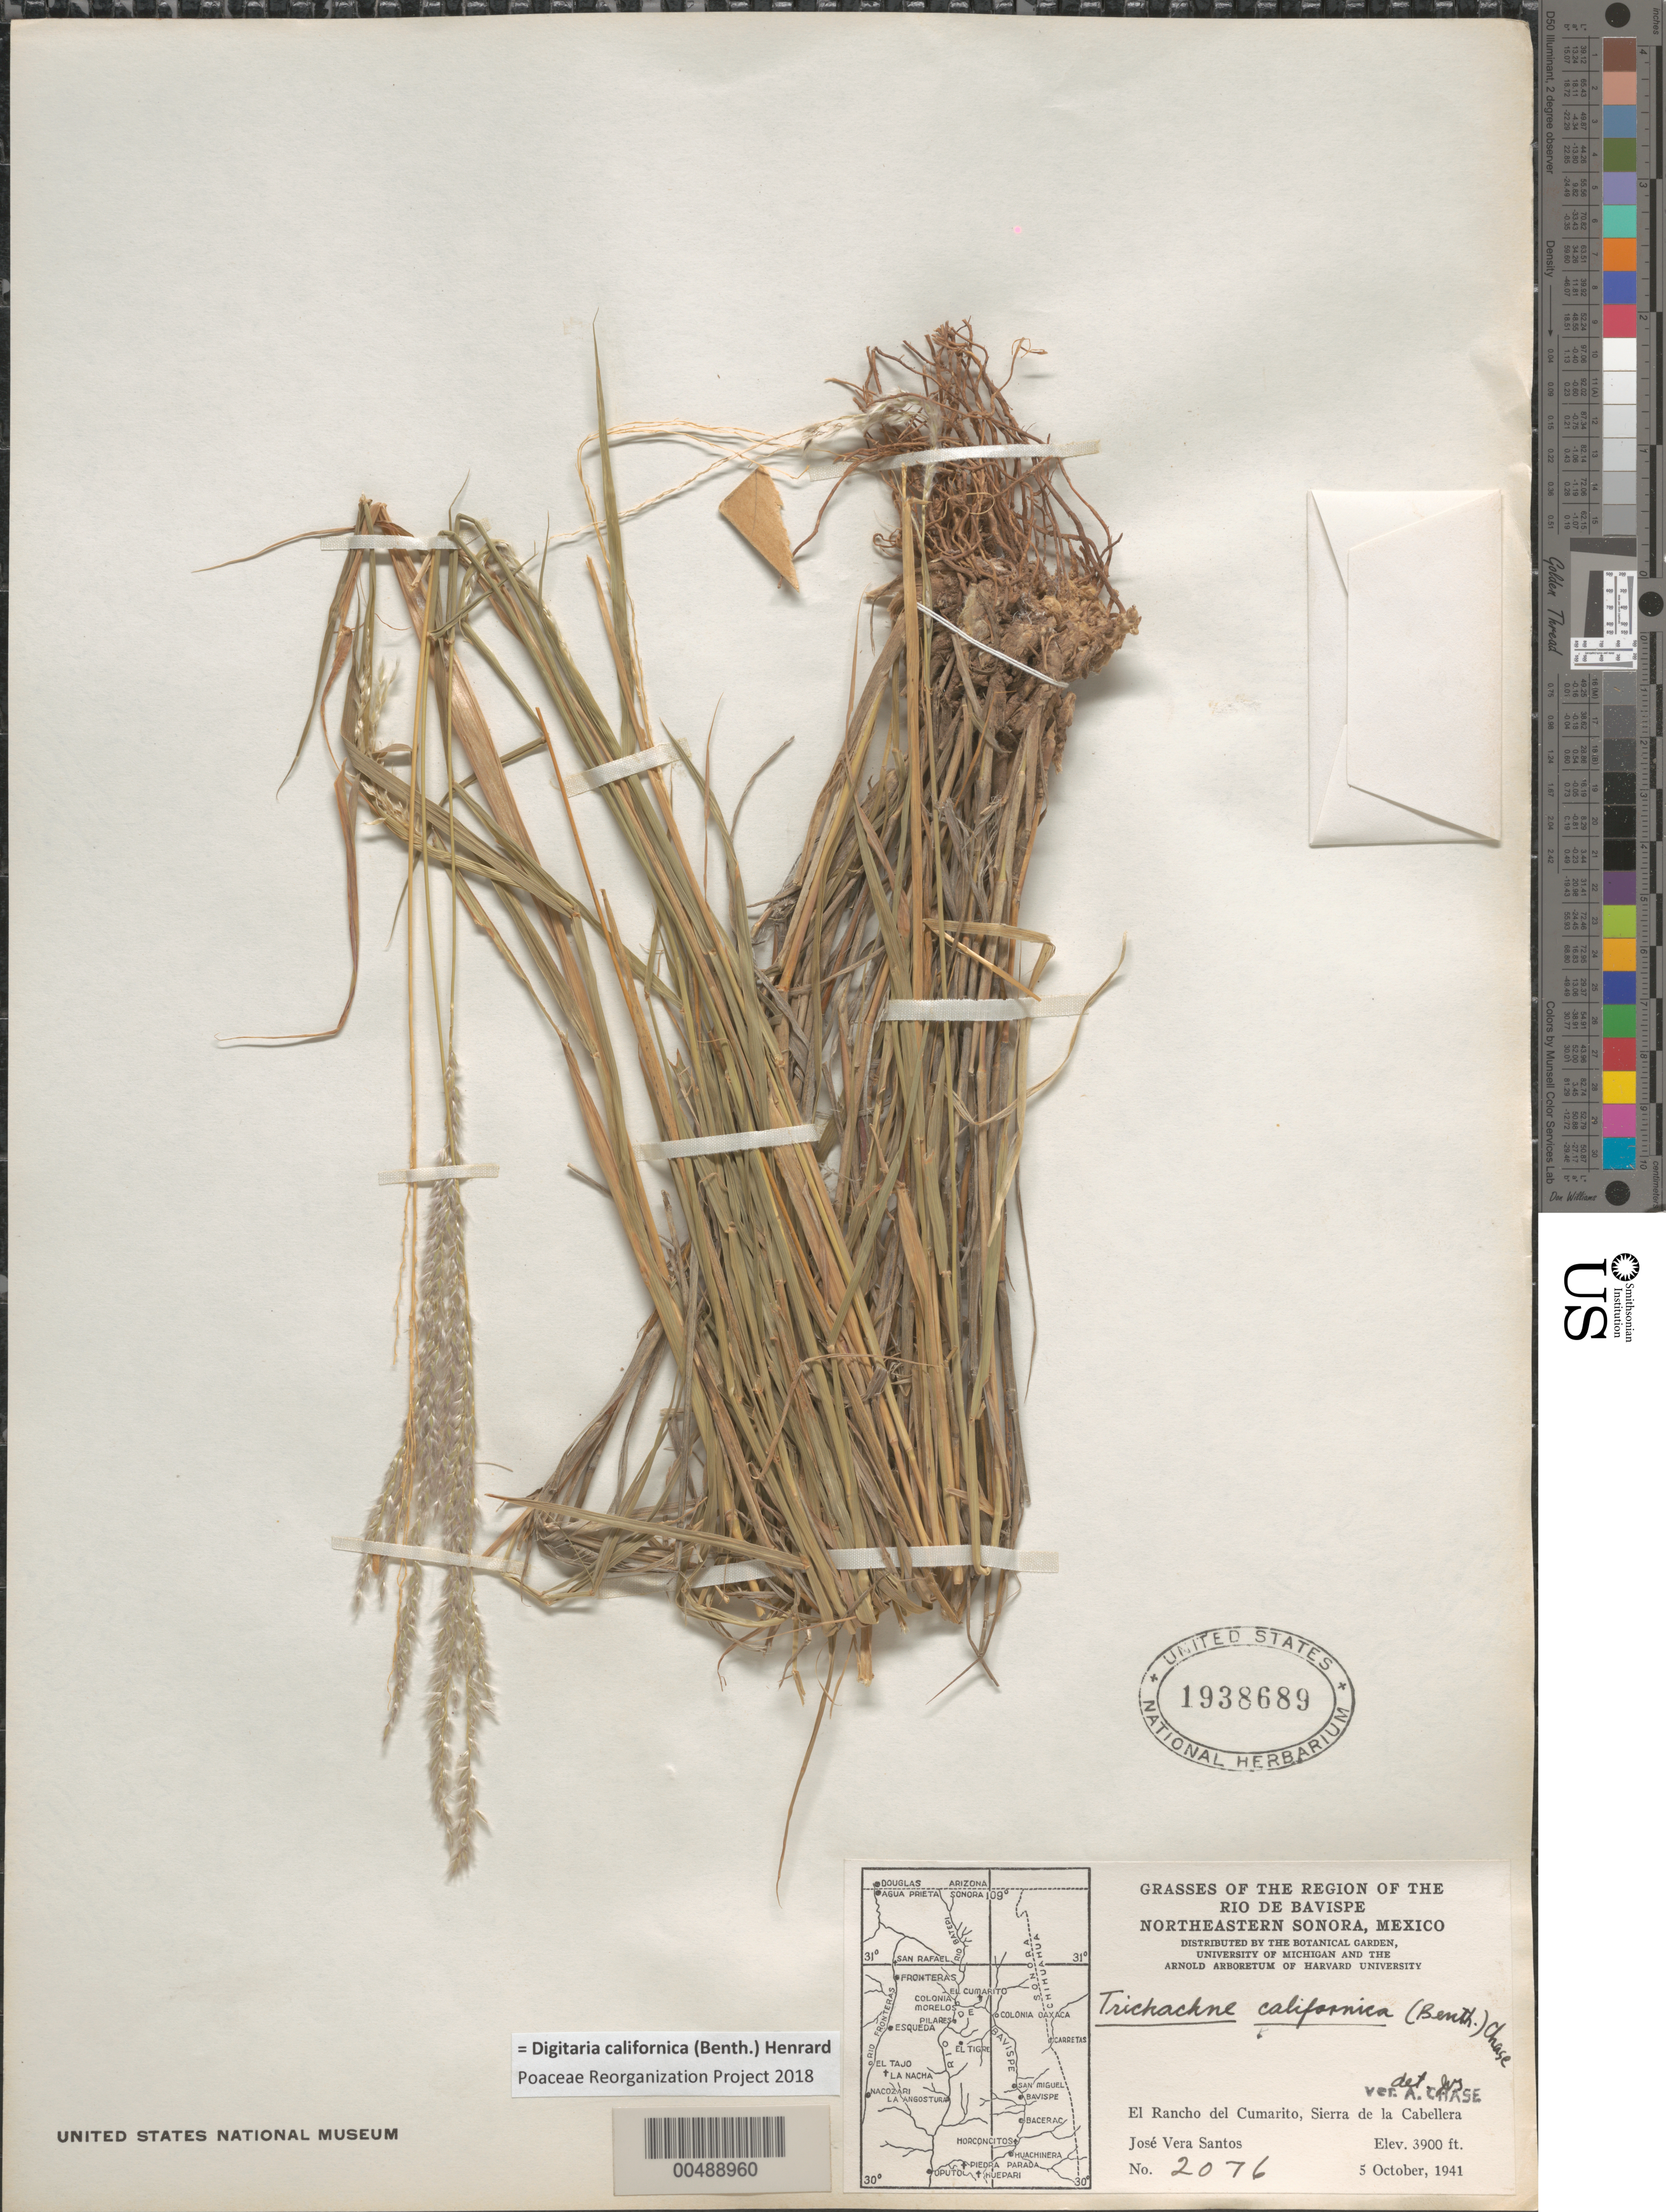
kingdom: Plantae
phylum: Tracheophyta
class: Liliopsida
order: Poales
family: Poaceae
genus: Digitaria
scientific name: Digitaria californica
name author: (Benth.) Henr.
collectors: J. V. Santos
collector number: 2076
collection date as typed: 5 Oct 1941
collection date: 1941-10-05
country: Mexico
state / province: Sonora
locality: El Rancho del Cumarito, Sierra de la Cabellera, region of the Rio de Bavispe, NE Sonora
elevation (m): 1189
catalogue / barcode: US 1938689